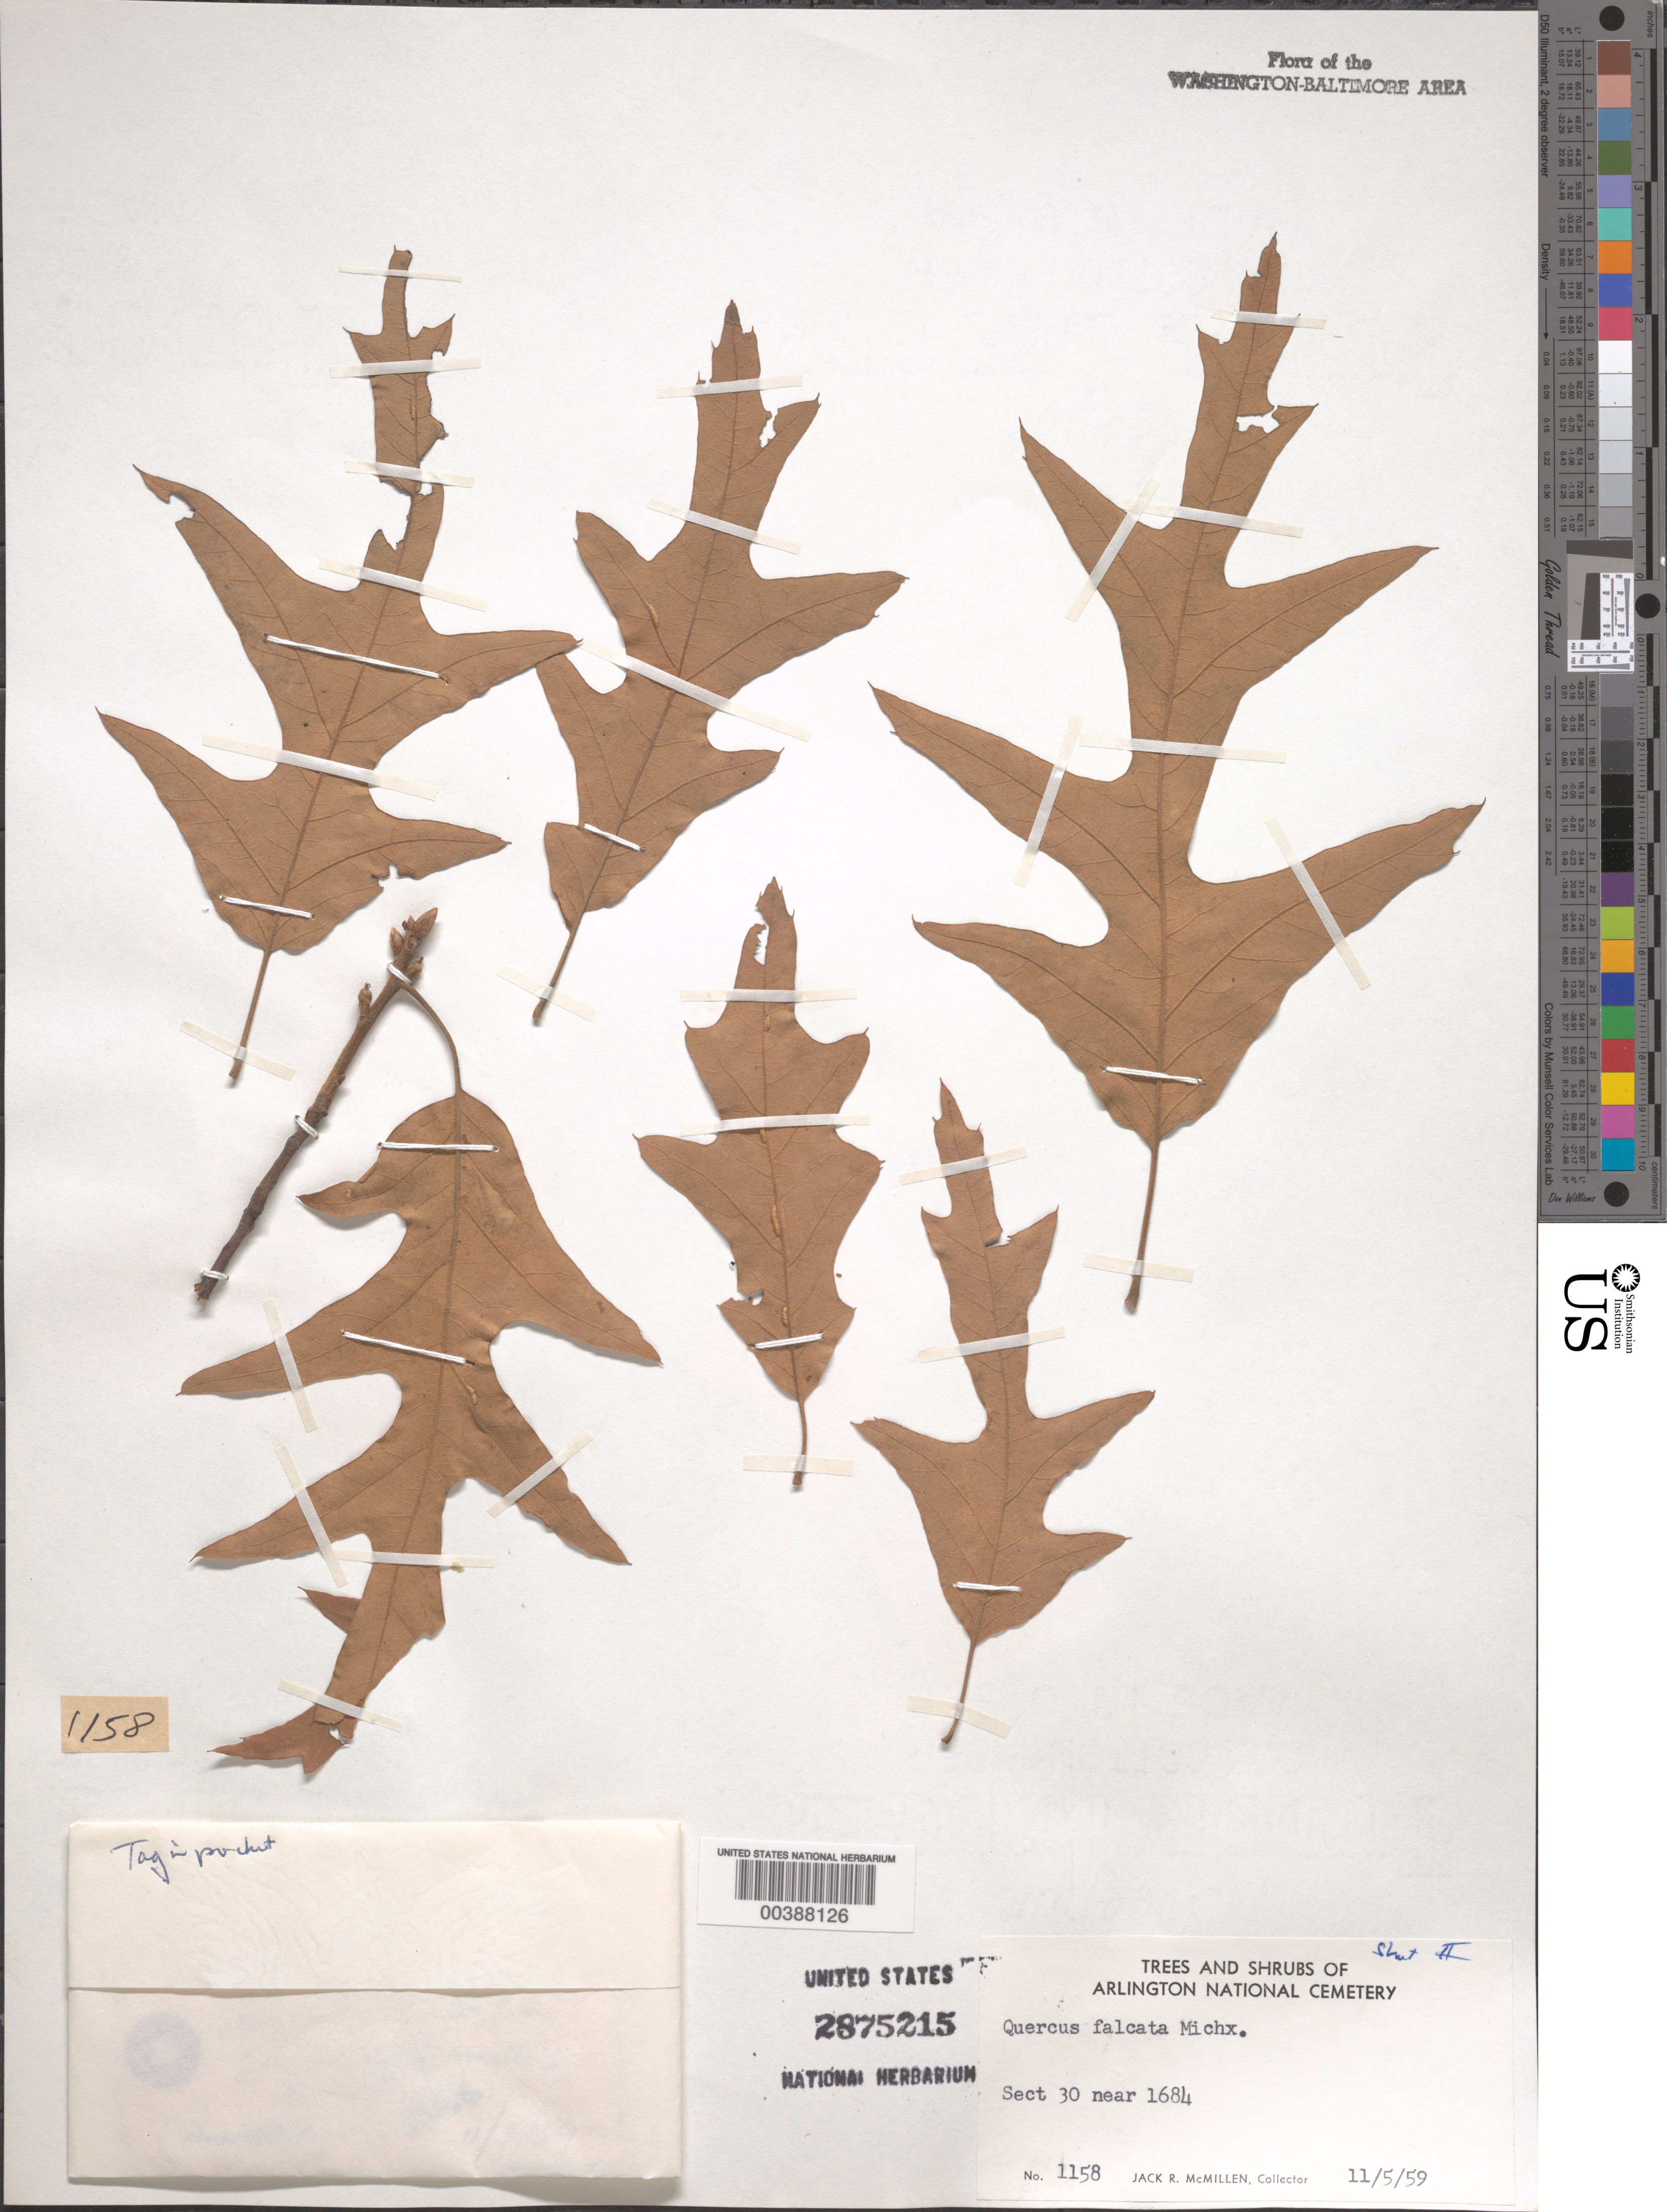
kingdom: Plantae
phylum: Tracheophyta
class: Magnoliopsida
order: Fagales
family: Fagaceae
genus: Quercus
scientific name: Quercus falcata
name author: Michx.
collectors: J. McMillen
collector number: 1158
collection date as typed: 05 Nov 1959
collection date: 1959-11-05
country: United States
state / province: Virginia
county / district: Arlington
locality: Arlington National Cemetery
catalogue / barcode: US 2875215